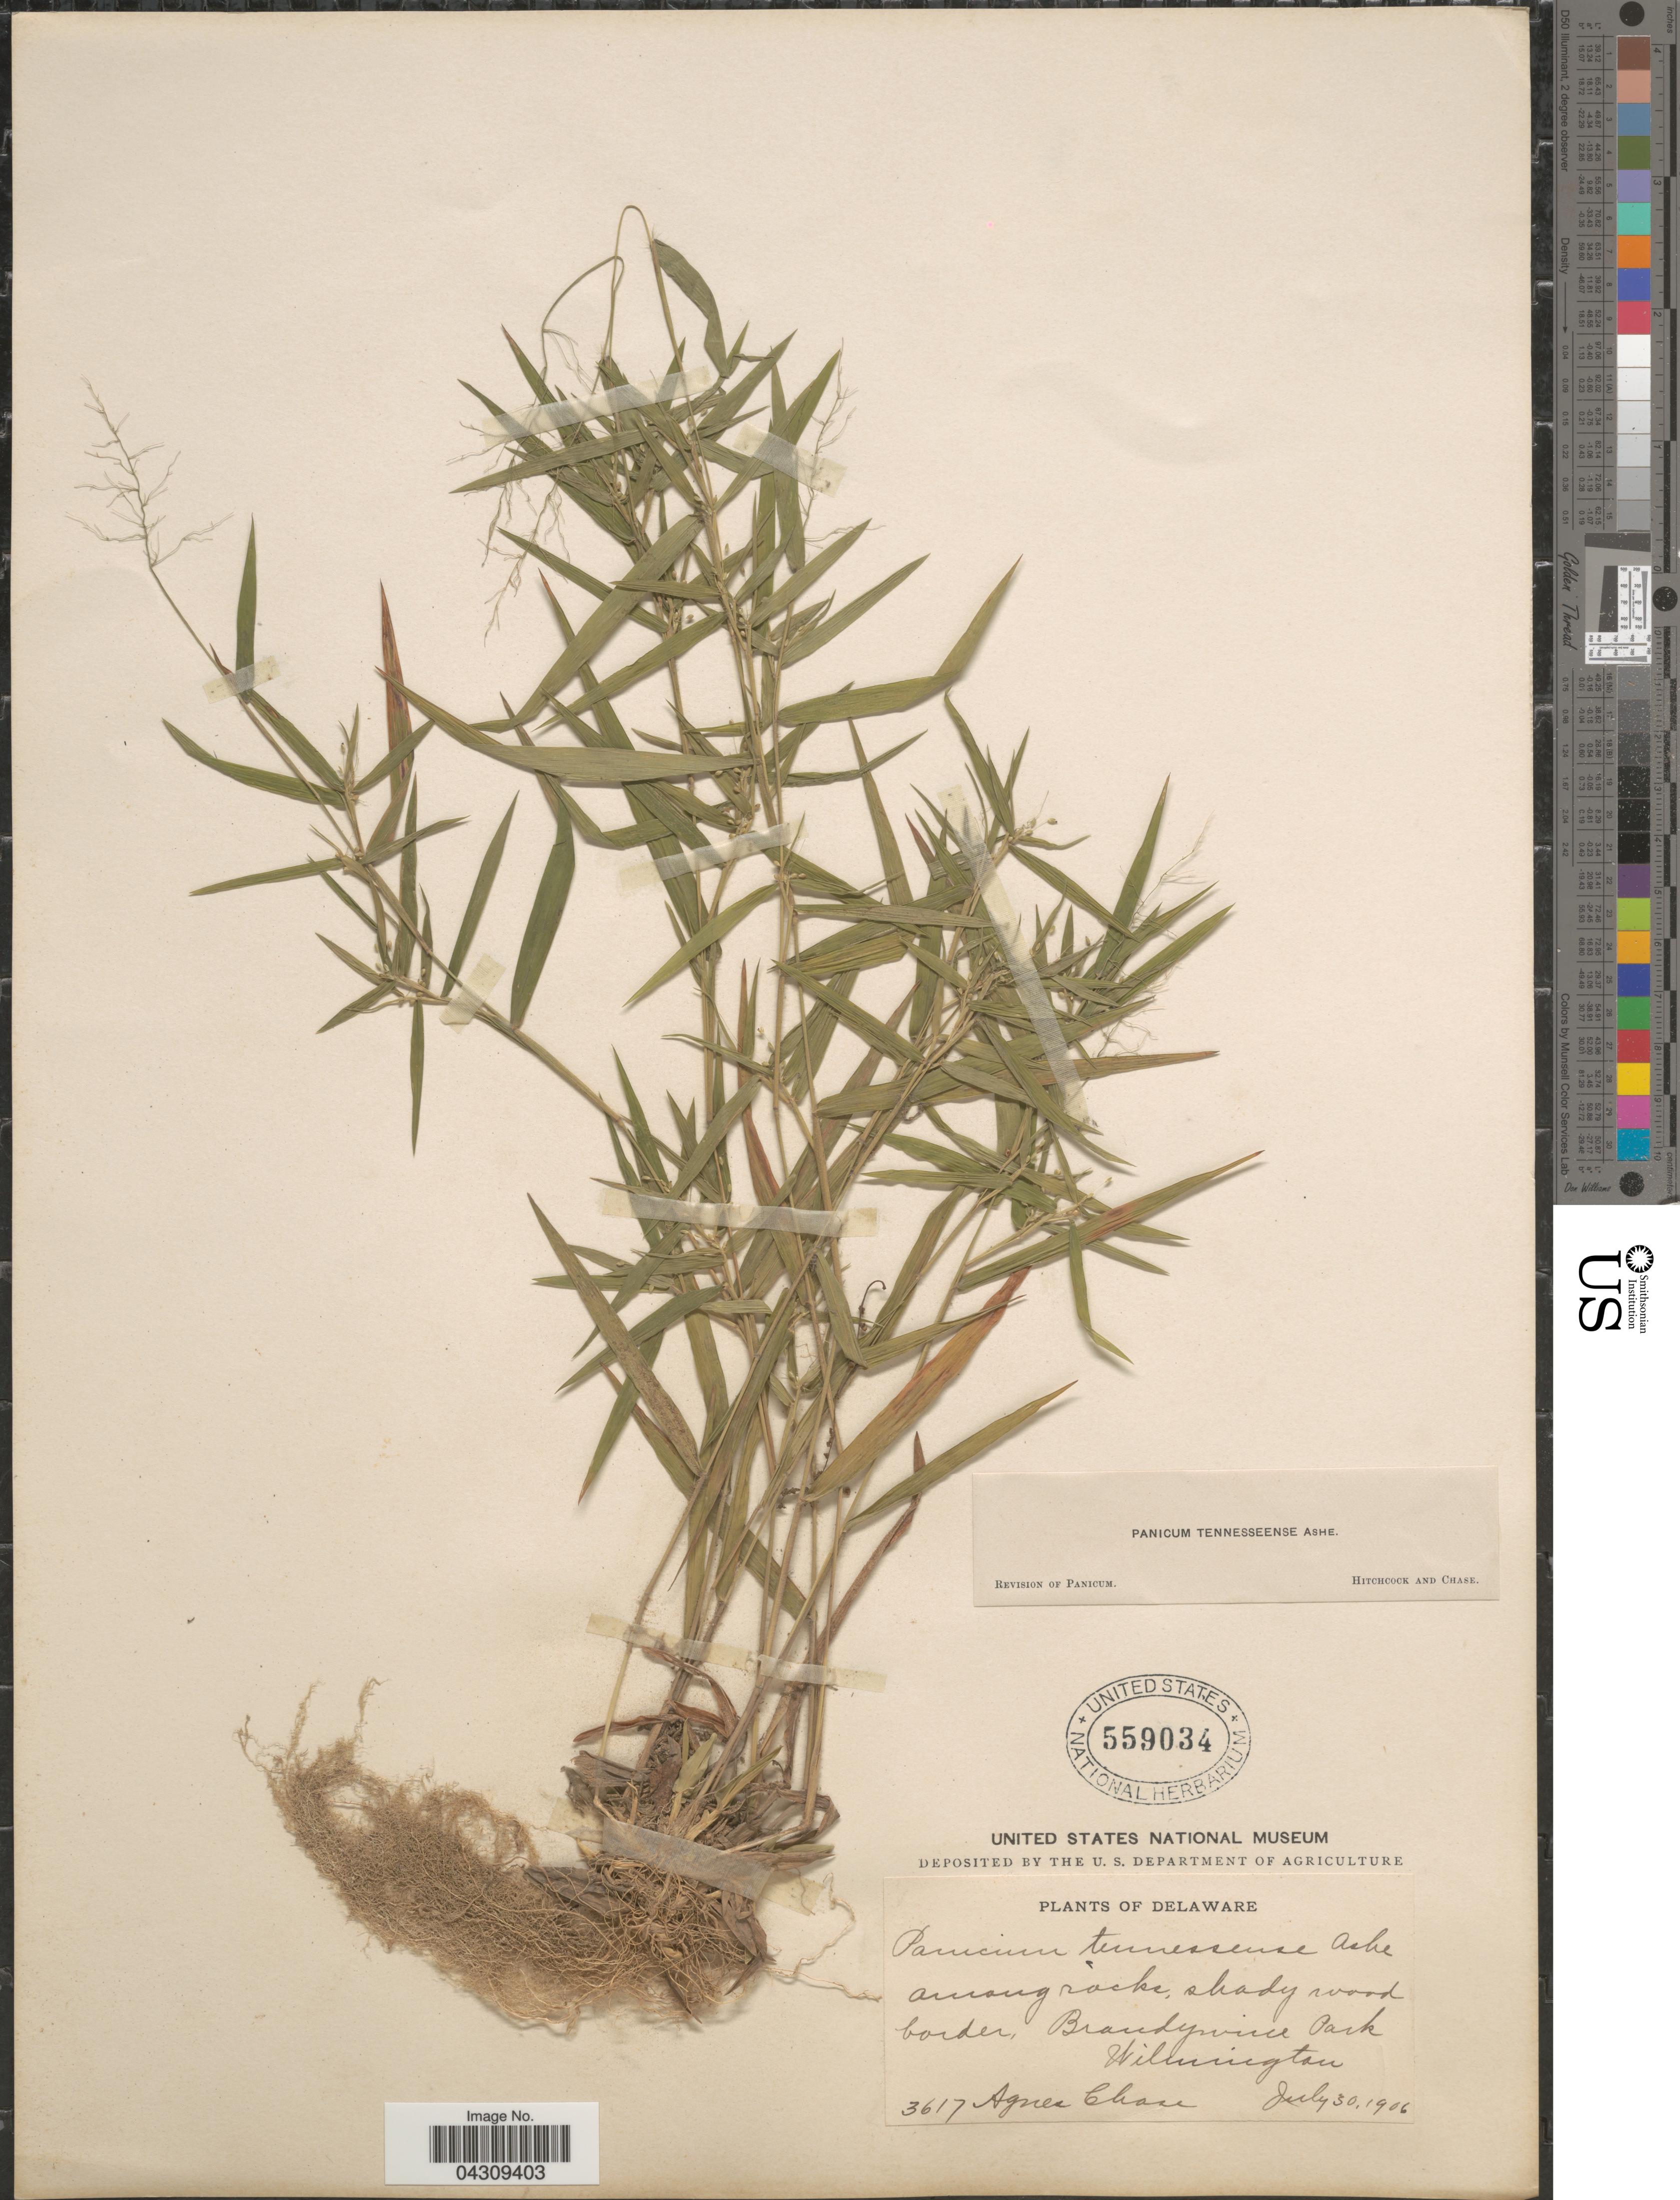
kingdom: Plantae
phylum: Tracheophyta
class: Liliopsida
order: Poales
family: Poaceae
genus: Dichanthelium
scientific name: Dichanthelium acuminatum var. acuminatum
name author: (Sw.) Gould & C.A. Clark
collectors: A. Chase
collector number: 3617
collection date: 1906-07-30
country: United States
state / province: Delaware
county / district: New Castle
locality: Among rocks, shady wood border, Brandywine Park. Wilmington.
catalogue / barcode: US 559034